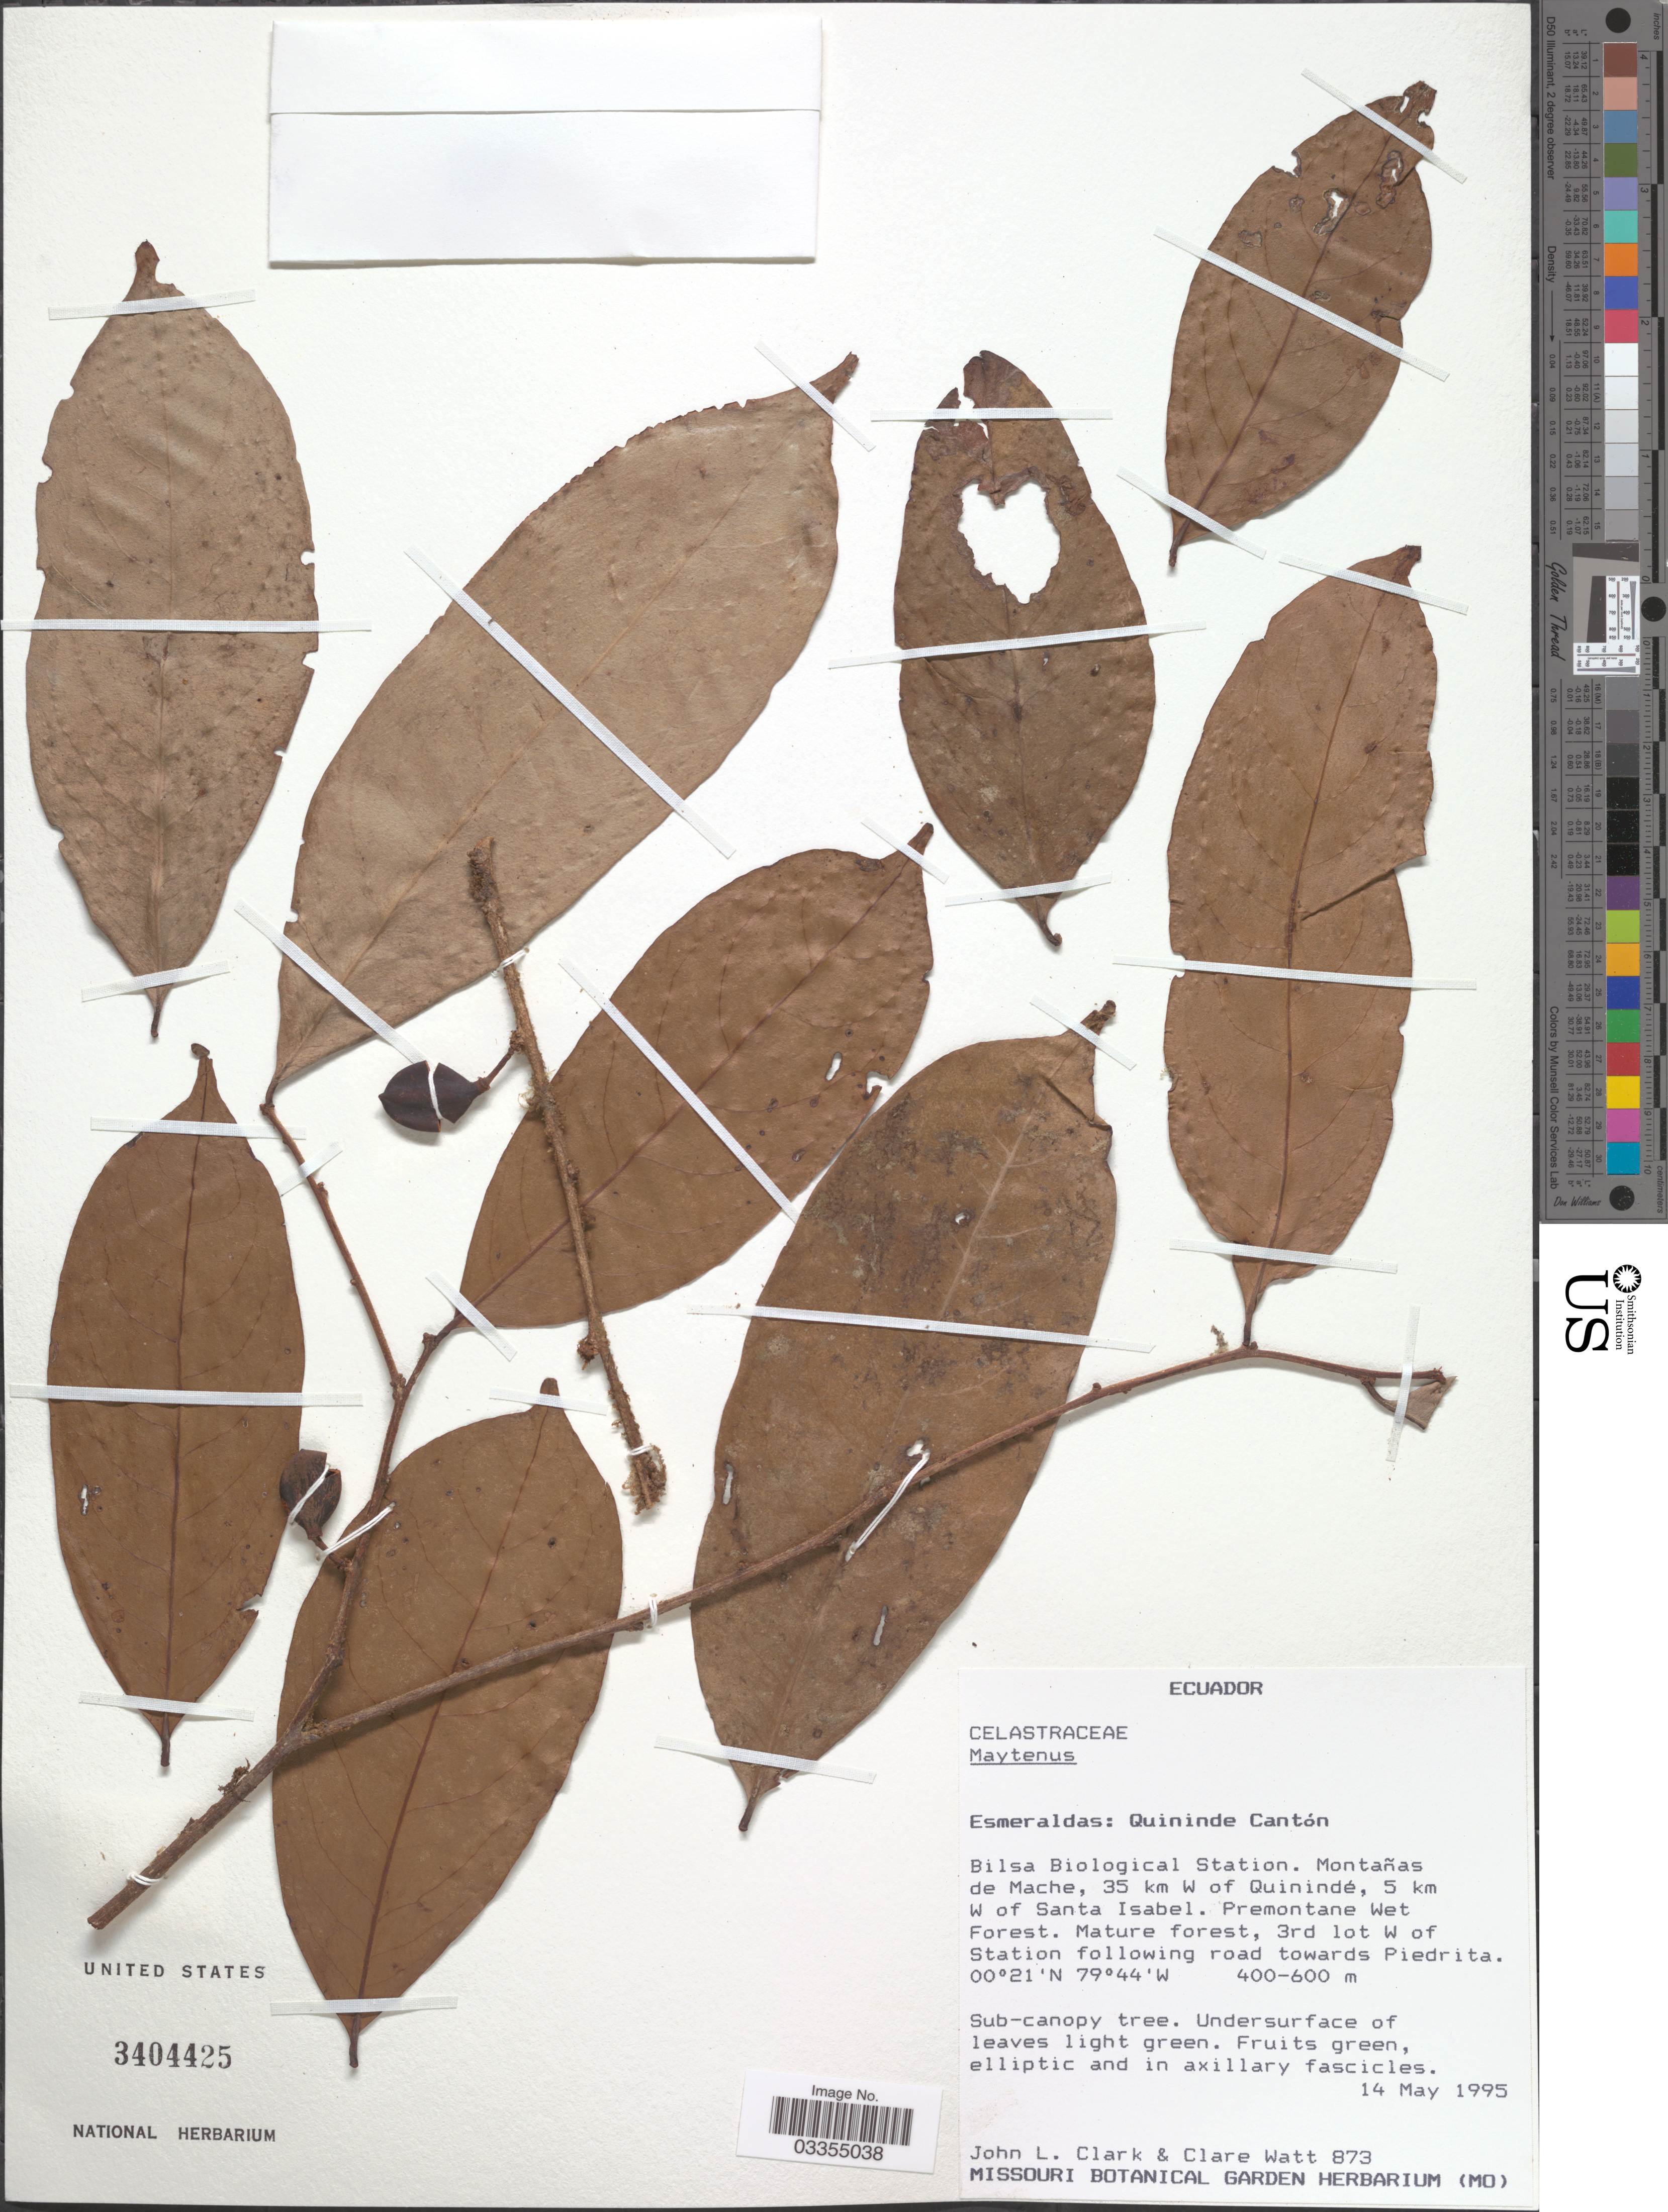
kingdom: Plantae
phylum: Tracheophyta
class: Magnoliopsida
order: Celastrales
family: Celastraceae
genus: Maytenus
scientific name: Maytenus sp.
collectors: J. L. Clark & C. Watt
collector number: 873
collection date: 1995-05-14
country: Ecuador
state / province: Esmeraldas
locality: Quininde Cantón. Bilsa Biological Station. Montañas de Mache, 35 km W of Quinindé, 5 km W of Santa Isabel. Premontane Wet Forest. Mature forest, 3rd lot W of Station following road towards Piedrita.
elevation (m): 400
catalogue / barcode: US 3404425